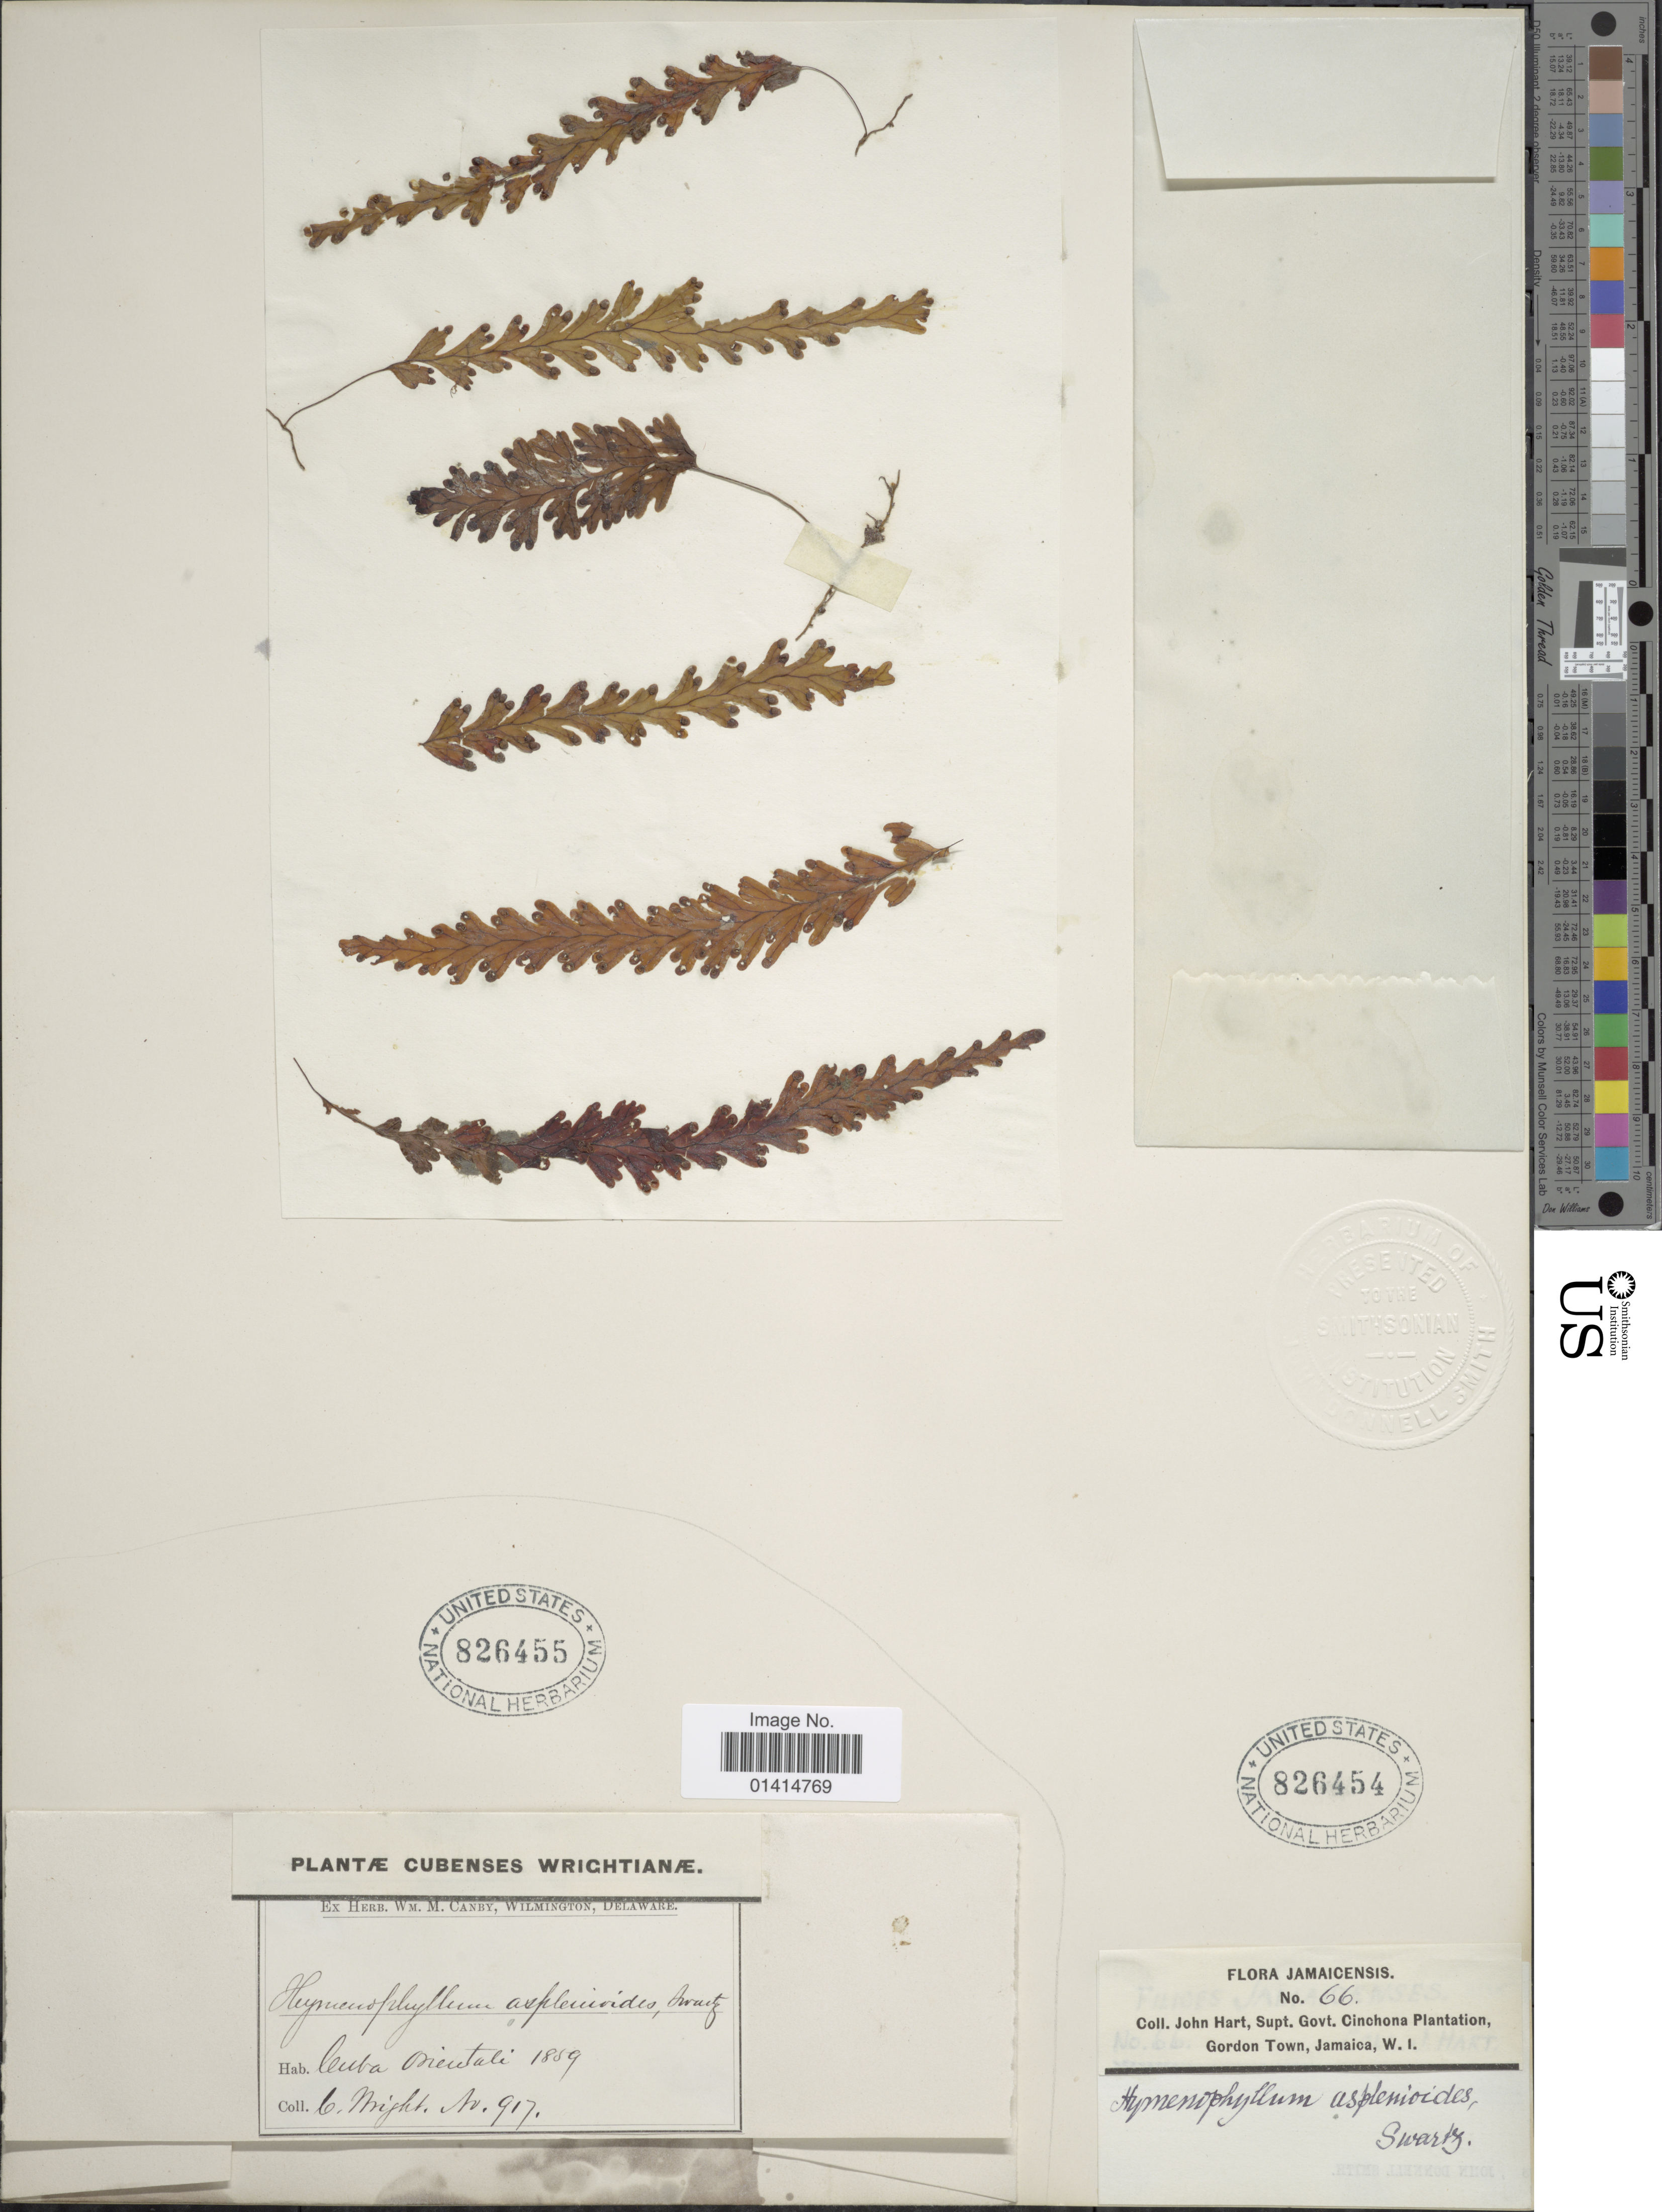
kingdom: Plantae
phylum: Tracheophyta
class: Polypodiopsida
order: Hymenophyllales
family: Hymenophyllaceae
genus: Hymenophyllum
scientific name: Hymenophyllum asplenioides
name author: (Sw.) Sw.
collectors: -- Swartz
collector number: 66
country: Jamaica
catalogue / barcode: US 826454-2